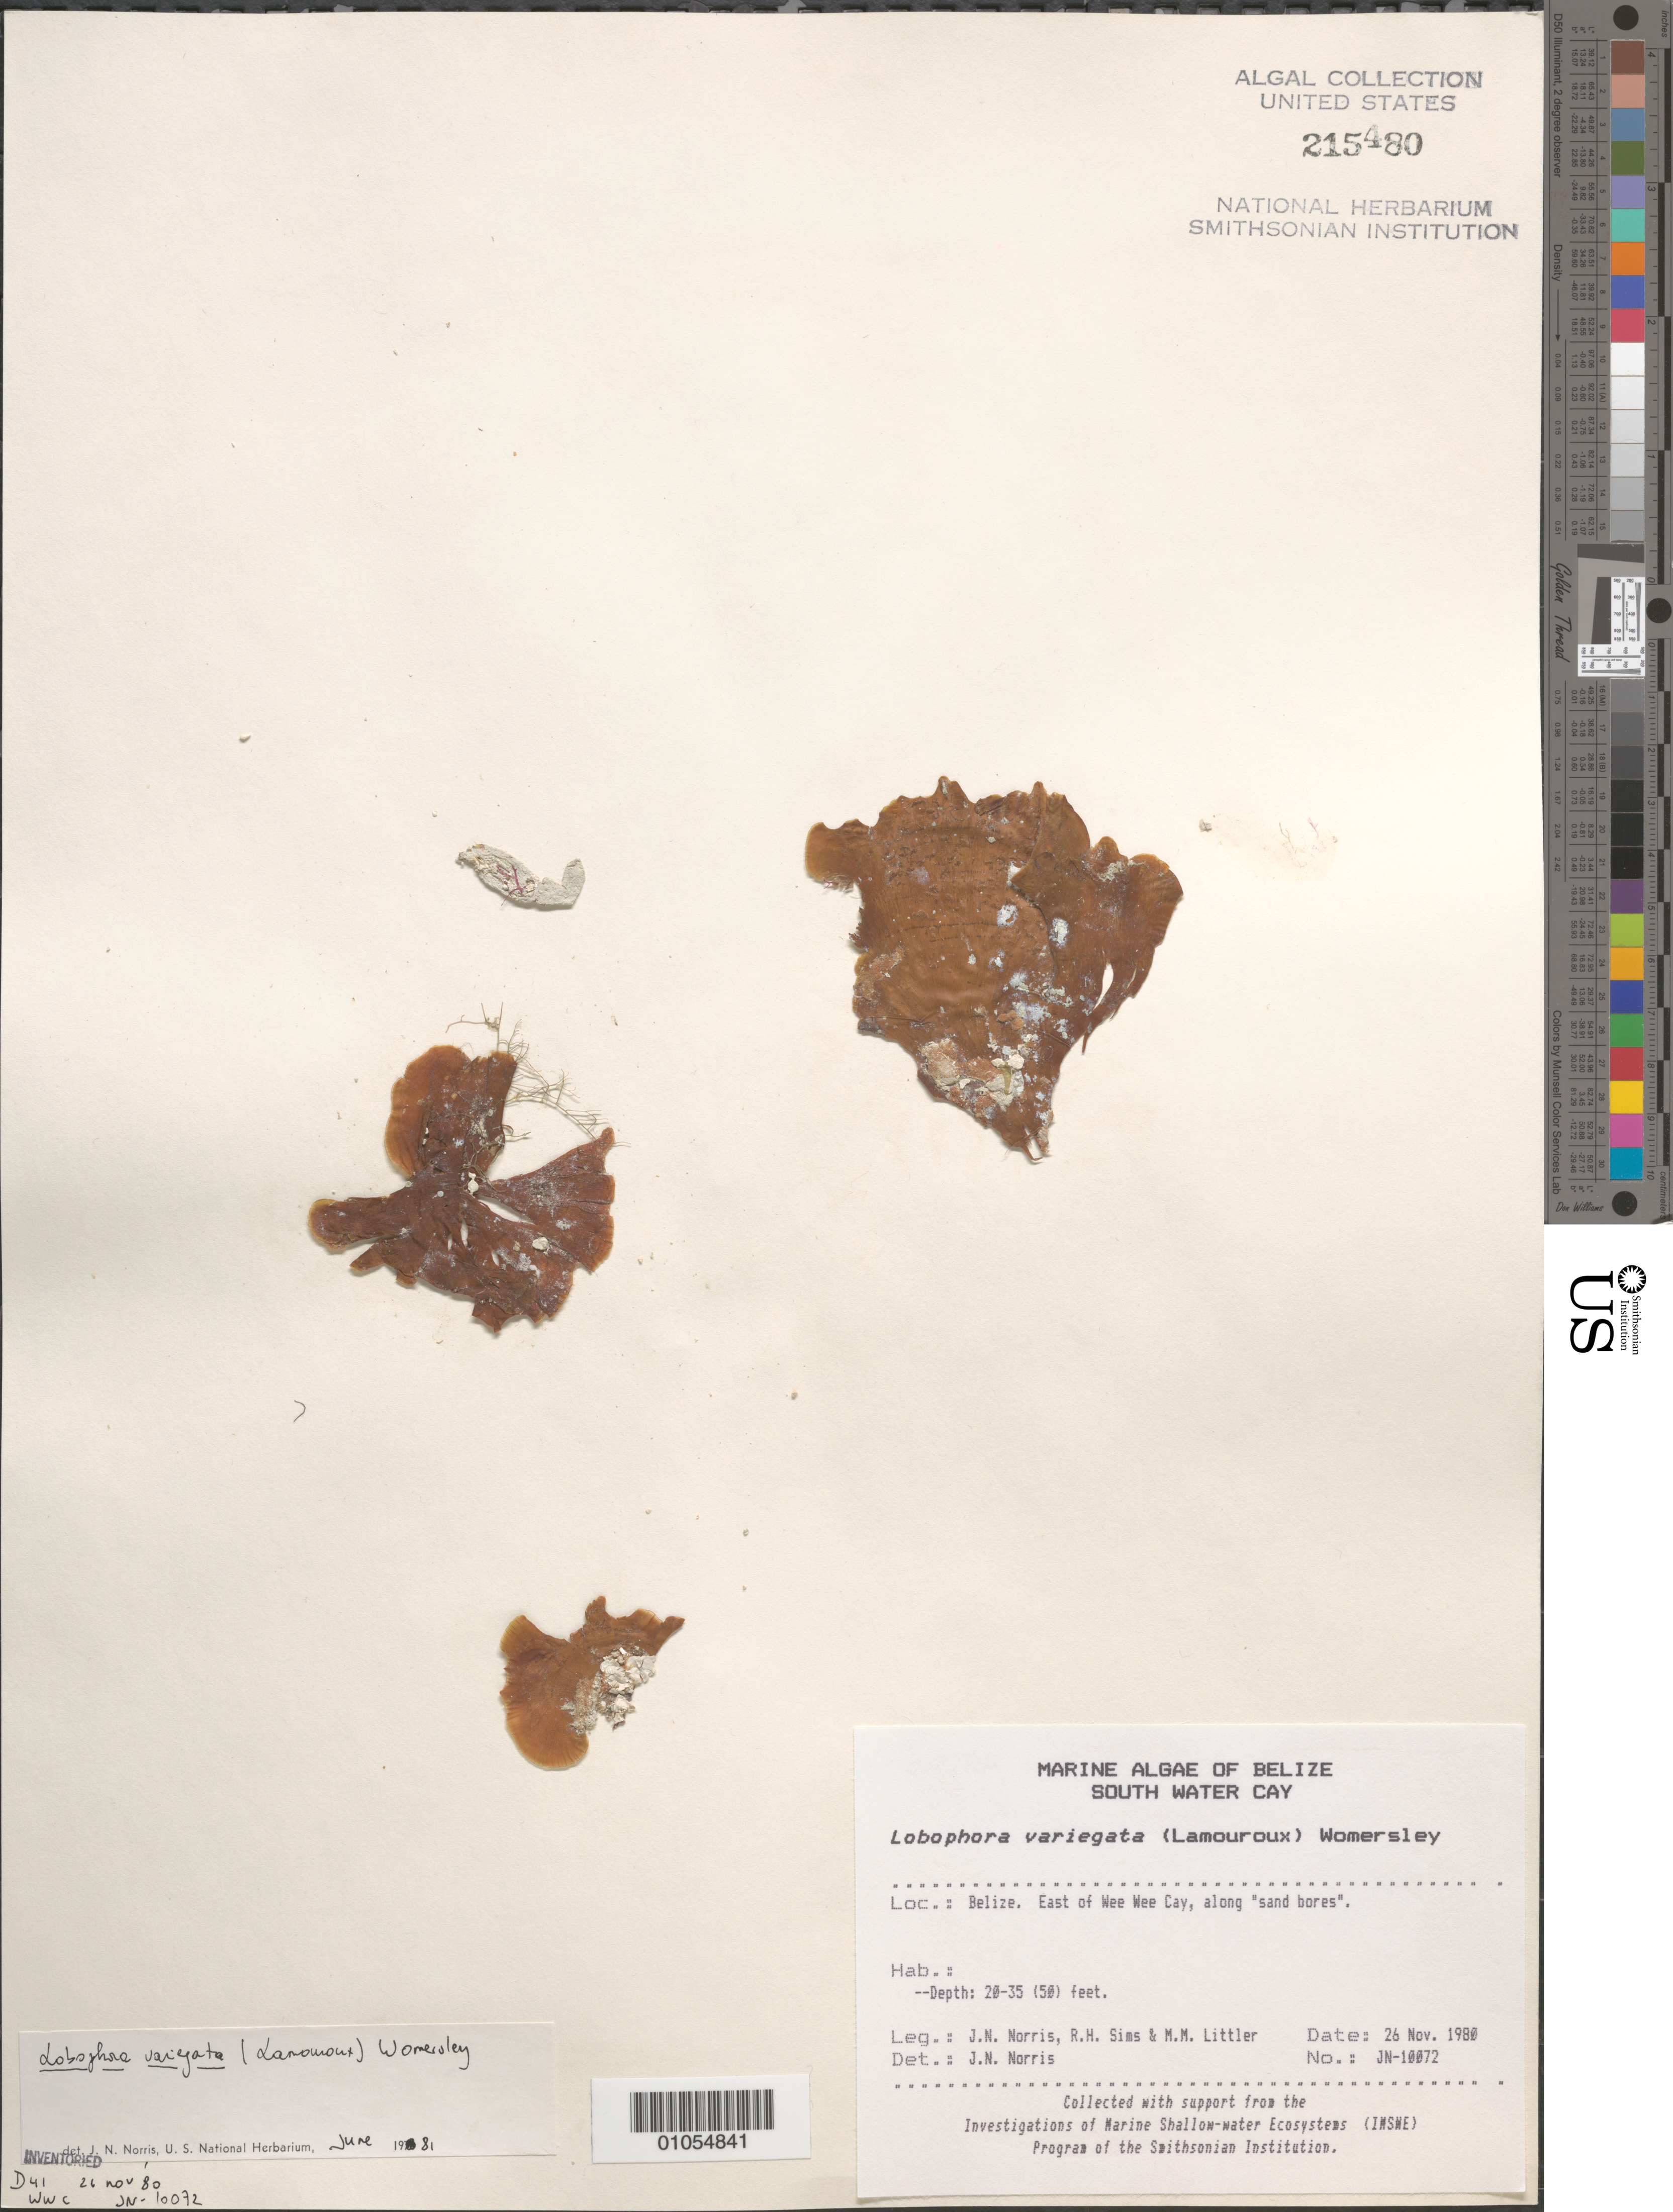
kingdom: Chromista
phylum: Ochrophyta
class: Phaeophyceae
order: Dictyotales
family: Dictyotaceae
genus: Lobophora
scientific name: Lobophora variegata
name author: (J.V.Lamouroux) Womersley & E.C. Oliveira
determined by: Norris, James N.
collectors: J. N. Norris, R. H. Sims & M. M. Littler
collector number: JN-10072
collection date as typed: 26 Nov 1980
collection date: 1980-11-26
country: Belize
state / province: Stann Creek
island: Wee Wee Cay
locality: East of Wee Wee Cay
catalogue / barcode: US 215480